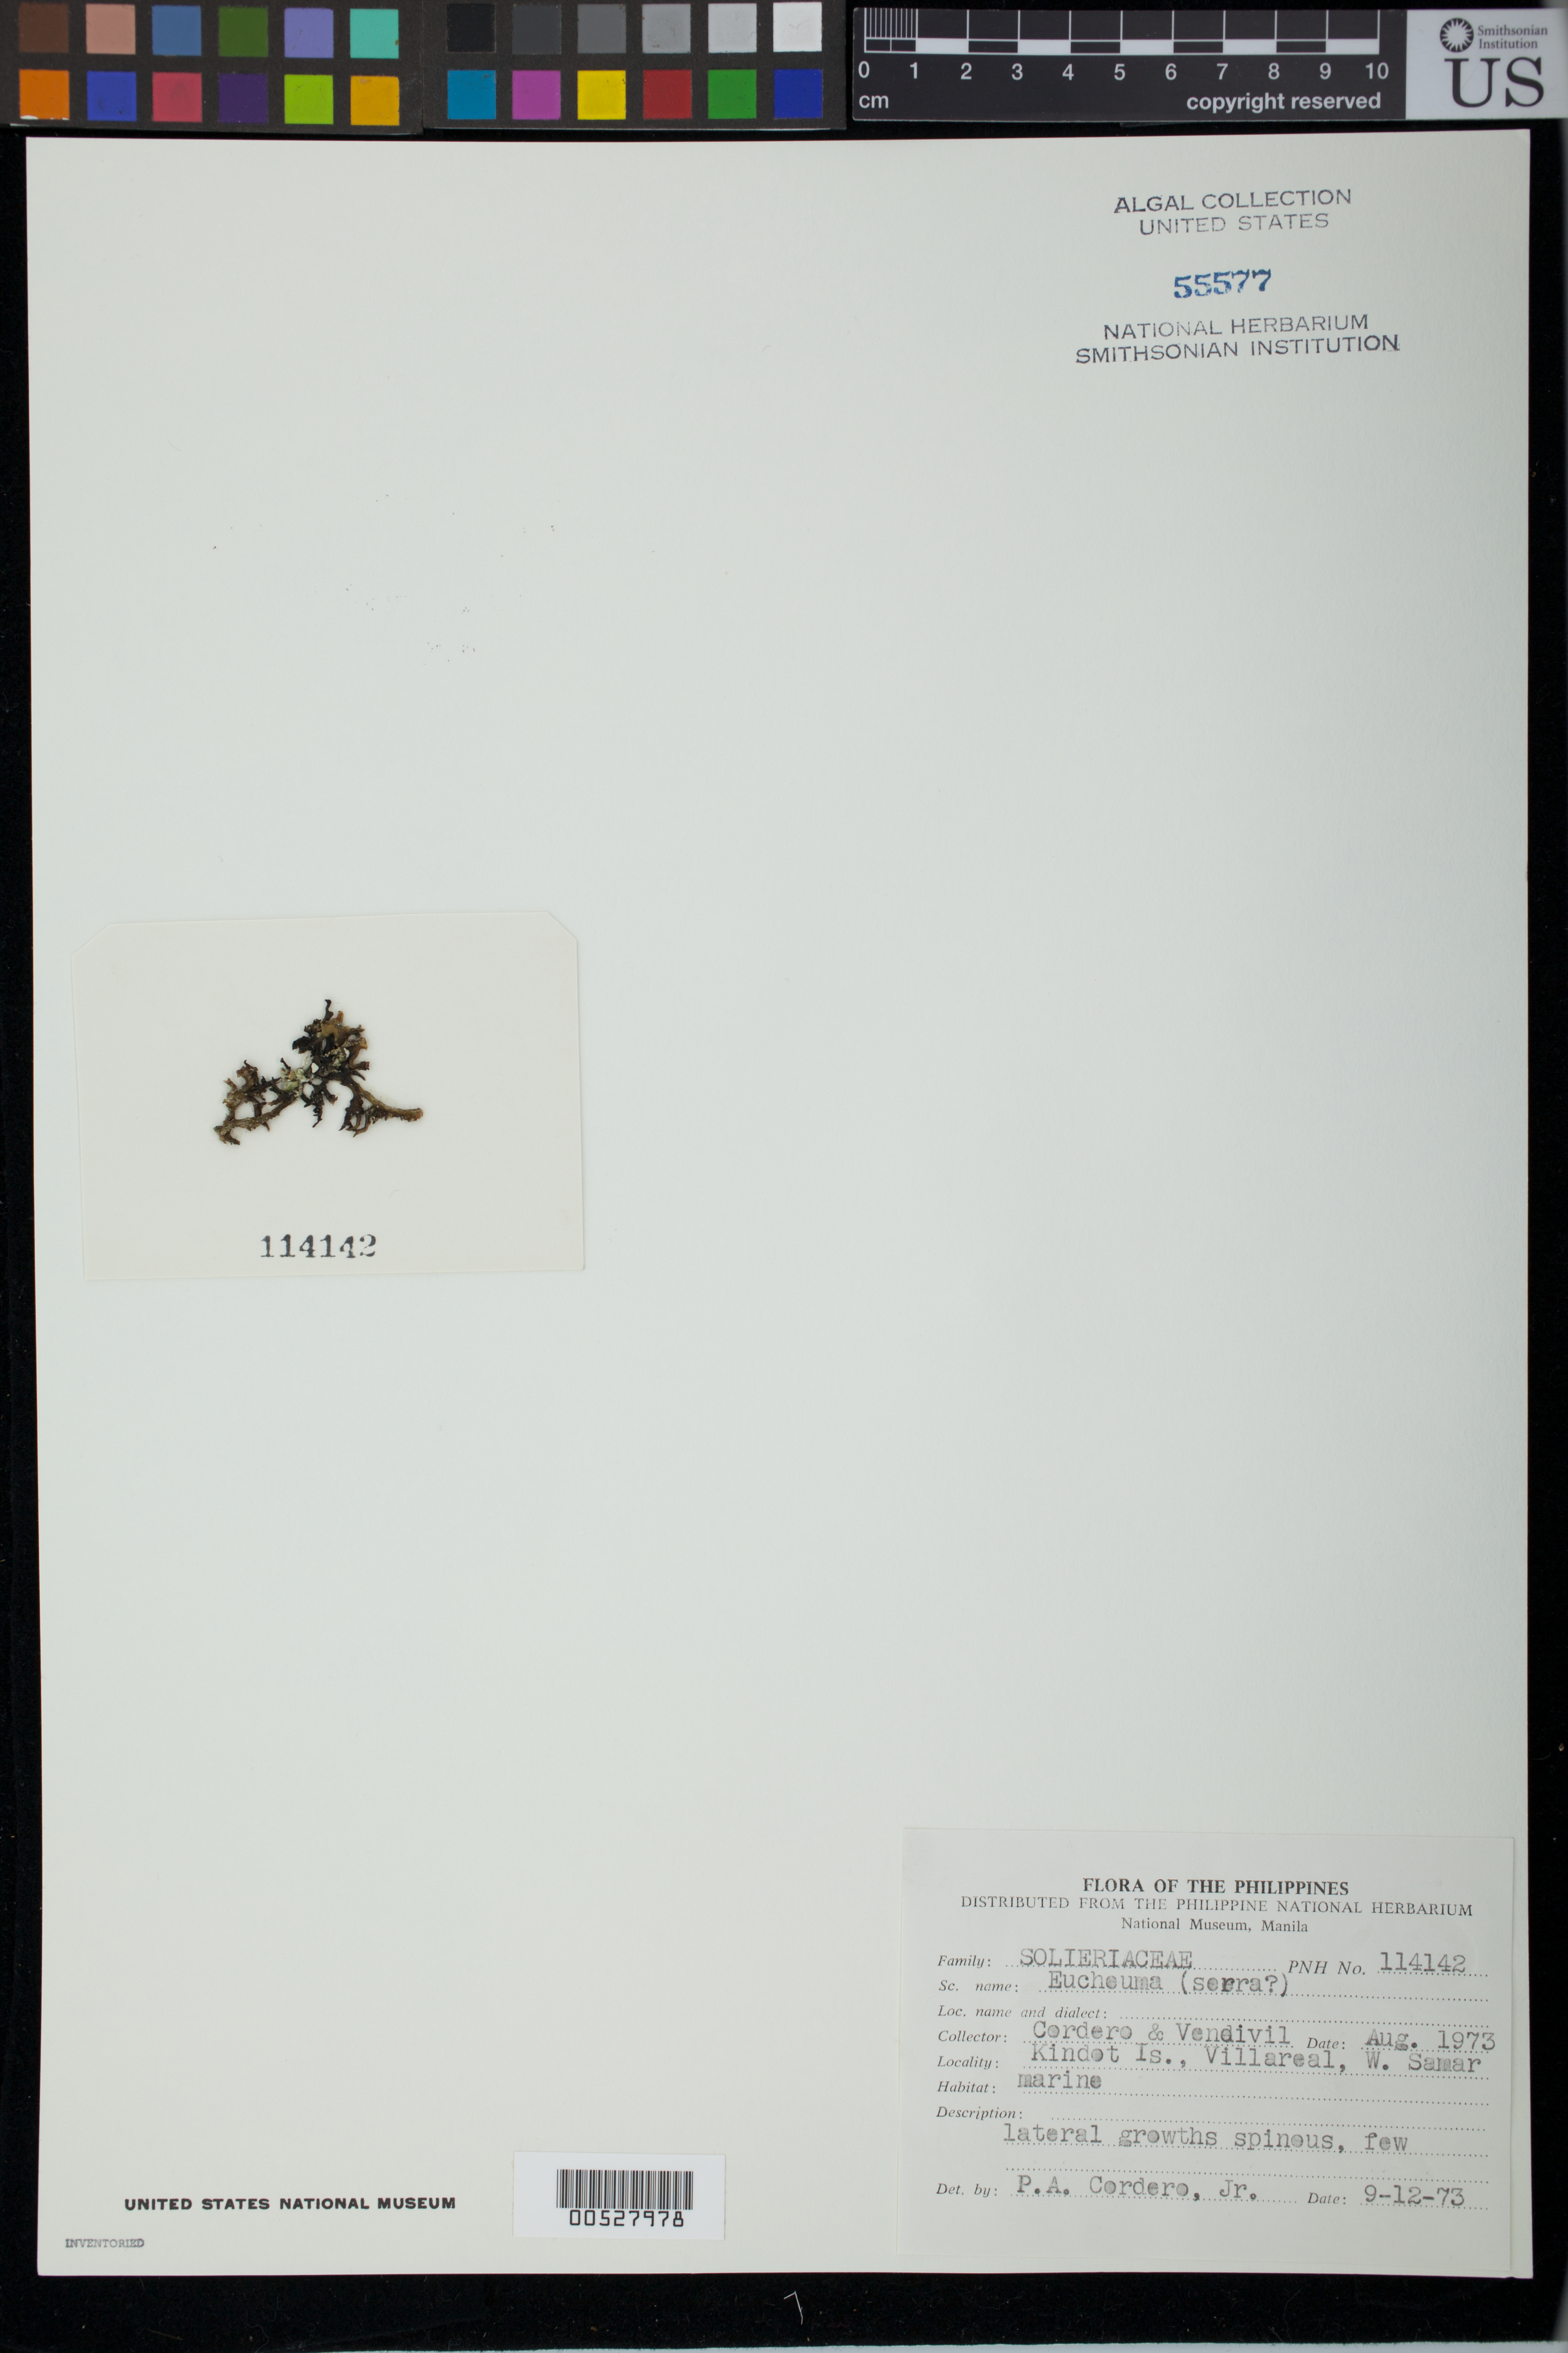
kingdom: Plantae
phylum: Rhodophyta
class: Florideophyceae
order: Gigartinales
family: Solieriaceae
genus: Eucheuma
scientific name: Eucheuma serra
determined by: Cordero, P. A., Jr.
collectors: P. A. Cordero & W. Vendivil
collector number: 114142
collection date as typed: Aug 1973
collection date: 1973-08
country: Philippines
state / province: Eastern Visayas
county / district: Western Samar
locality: Kindot island, villareal, west samar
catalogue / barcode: US 55577